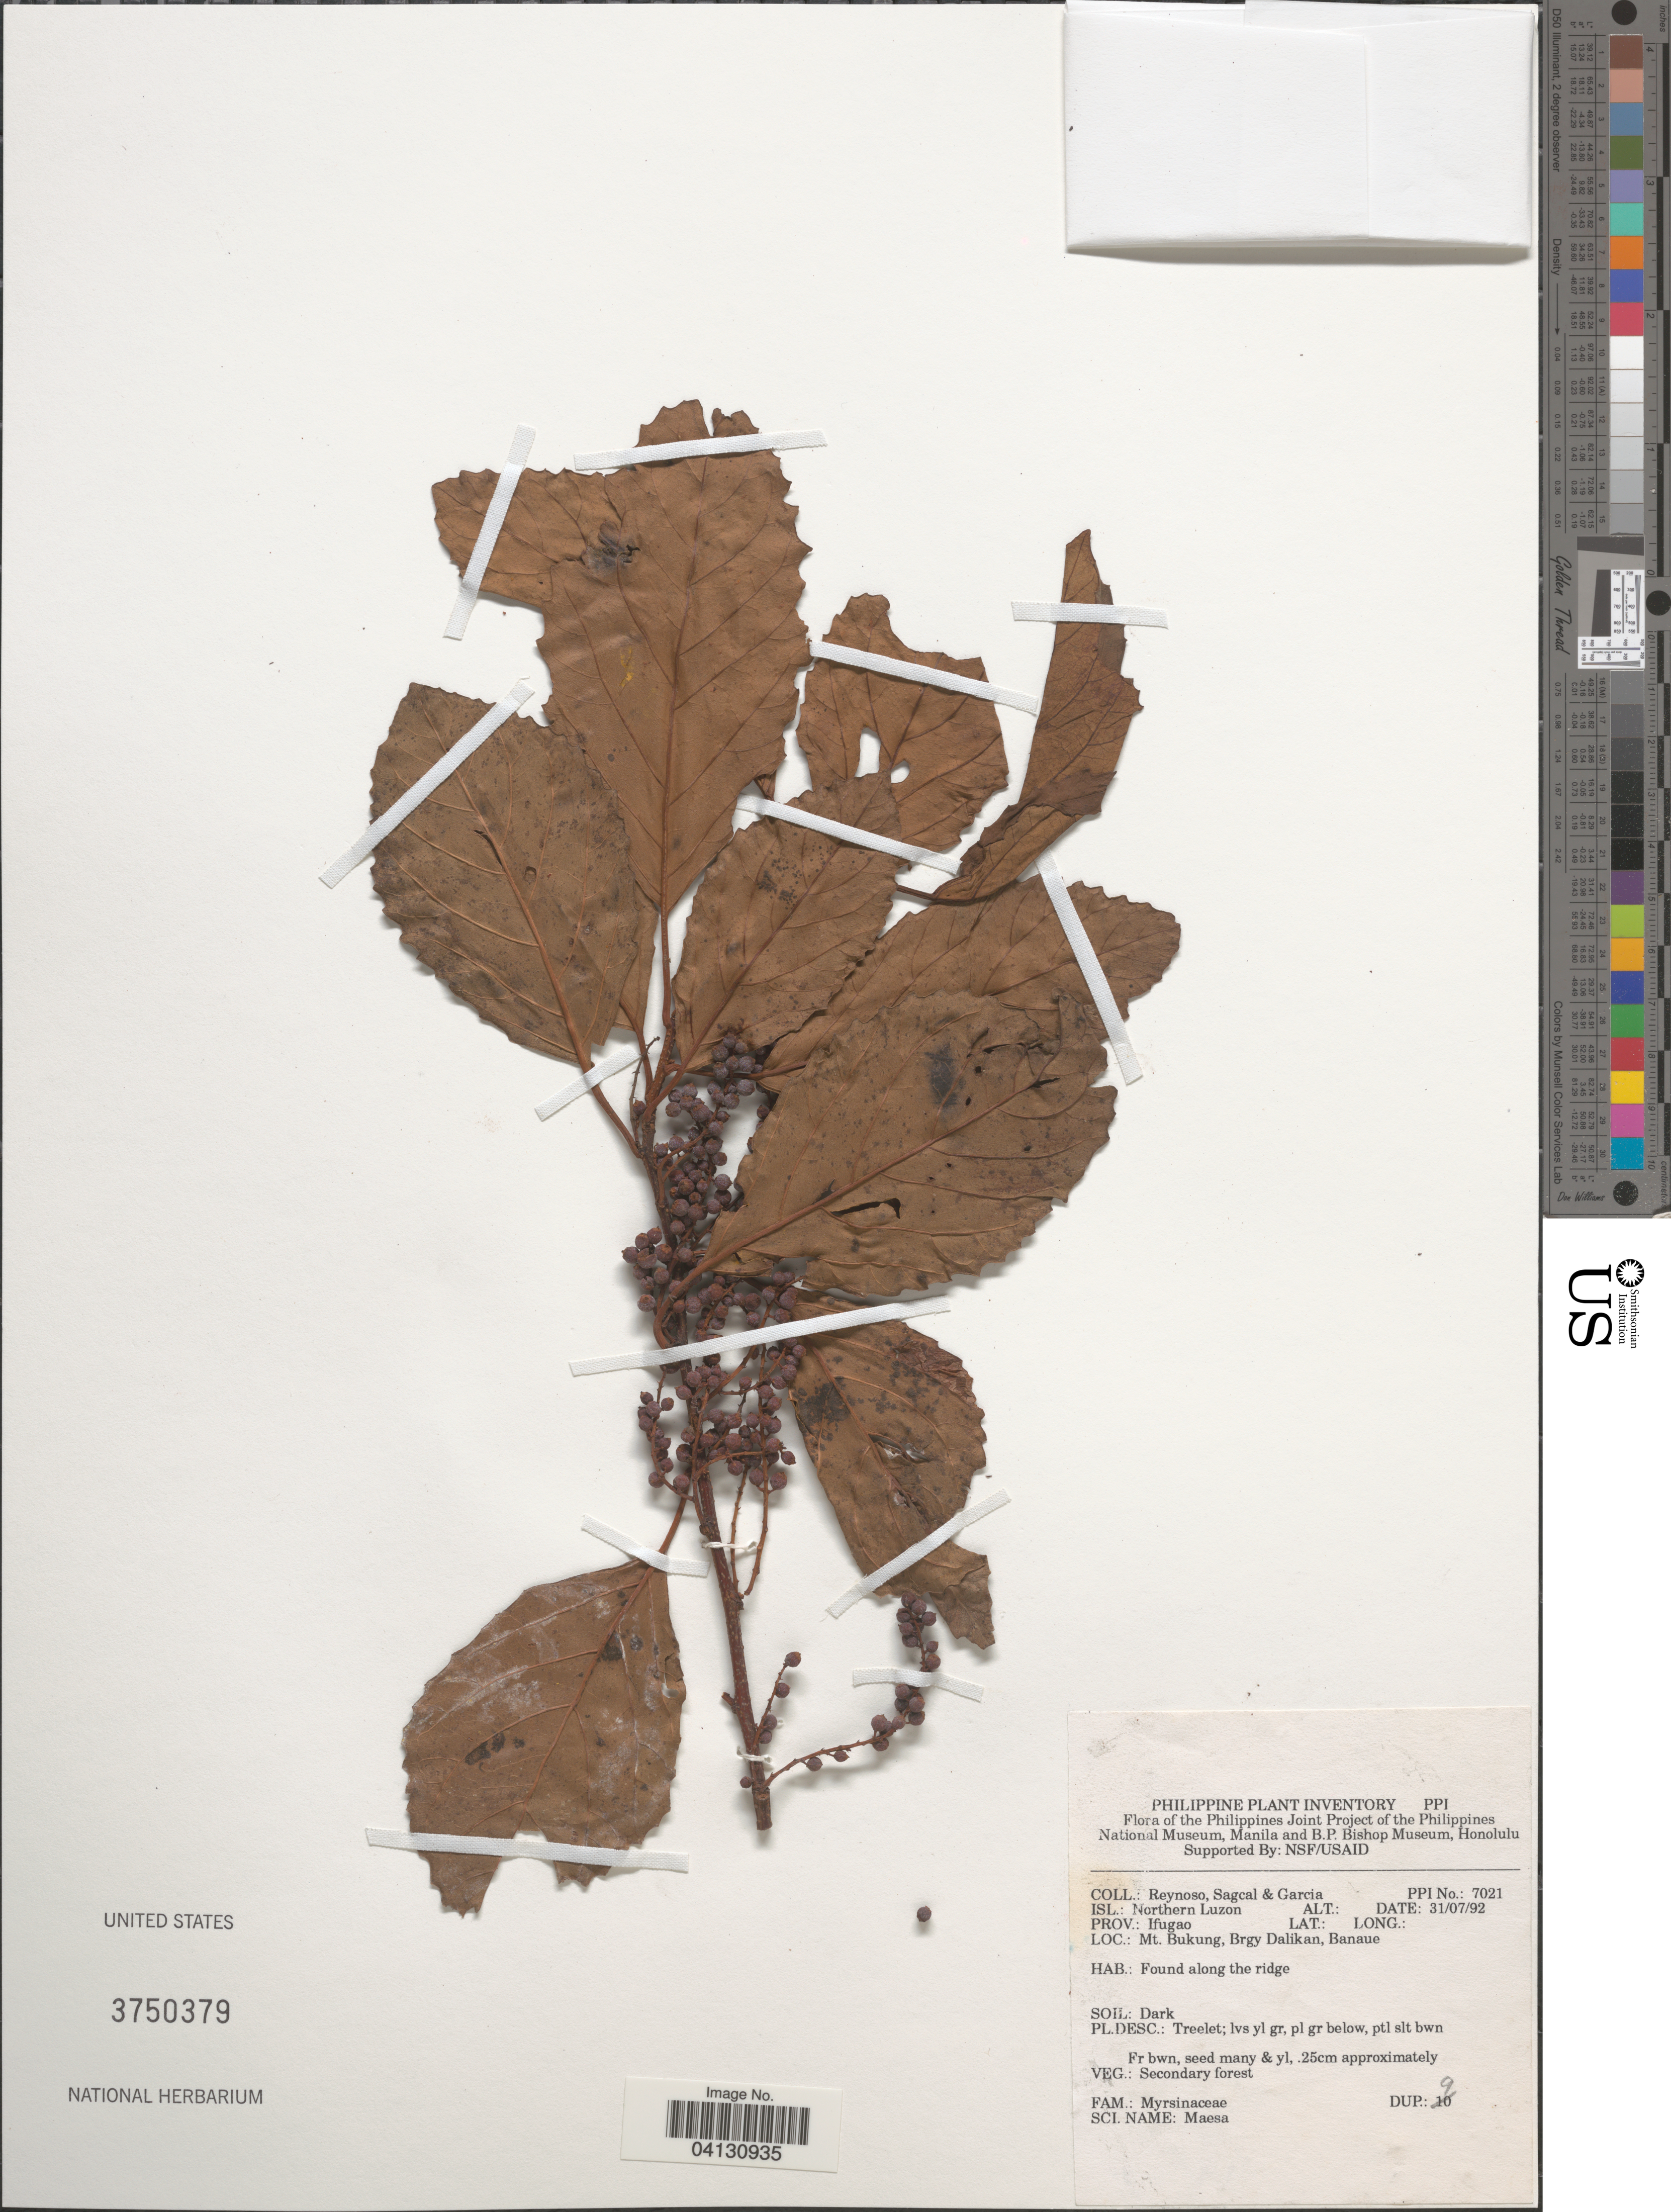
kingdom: Plantae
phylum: Tracheophyta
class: Magnoliopsida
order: Ericales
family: Primulaceae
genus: Maesa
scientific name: Maesa sp.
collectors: E. Reynoso, E. Sagcal & H. Garcia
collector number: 7021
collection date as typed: Transcribed d/m/y: 31/7/92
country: Philippines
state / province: Cordillera (Administrative Region)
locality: Isl.: Northern Luzon. Prov.: Ifugao. Mt. Bukung, Brgy Dalikan, Banaue.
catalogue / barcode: US 3750379